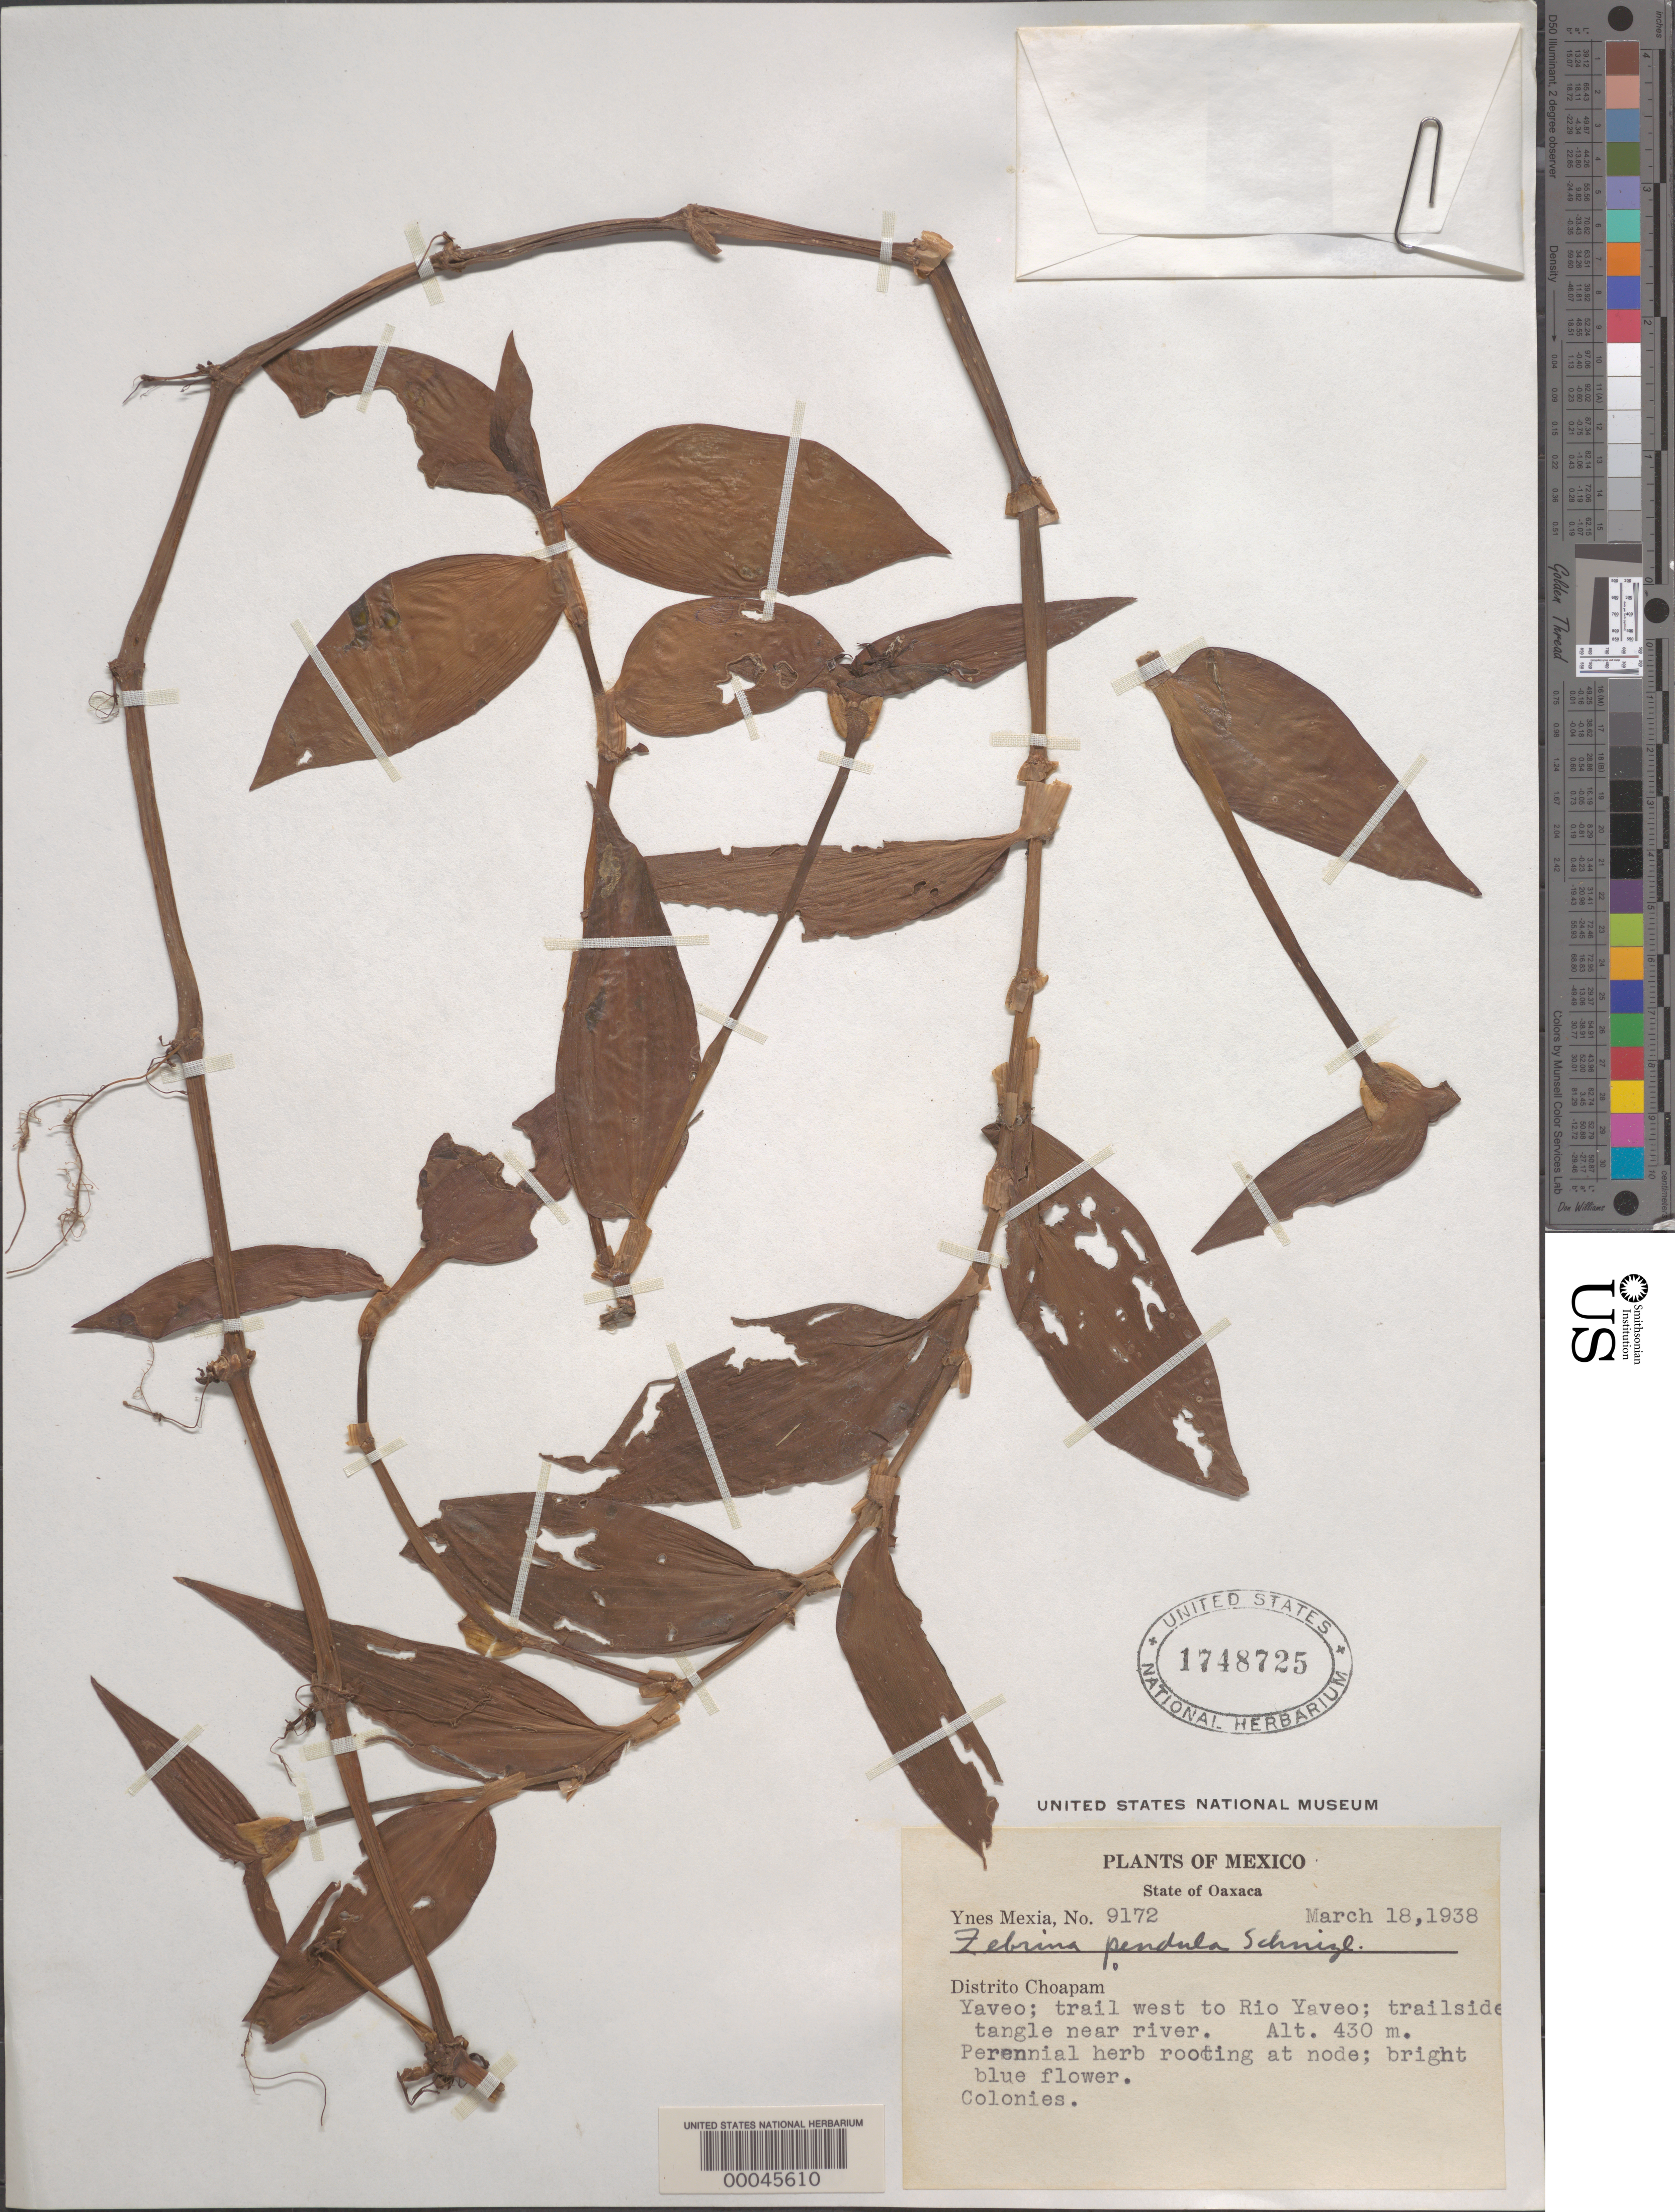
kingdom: Plantae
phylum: Tracheophyta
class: Liliopsida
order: Commelinales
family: Commelinaceae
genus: Tradescantia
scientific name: Tradescantia zebrina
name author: Bosse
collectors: Y. Mexia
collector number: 9172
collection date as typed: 18 Mar 1938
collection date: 1938-03-18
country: Mexico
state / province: Oaxaca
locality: Choapan mun. (?), Yaveo, W of Rio Yaveo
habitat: Trailside, near river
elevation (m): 430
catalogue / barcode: US 1748725